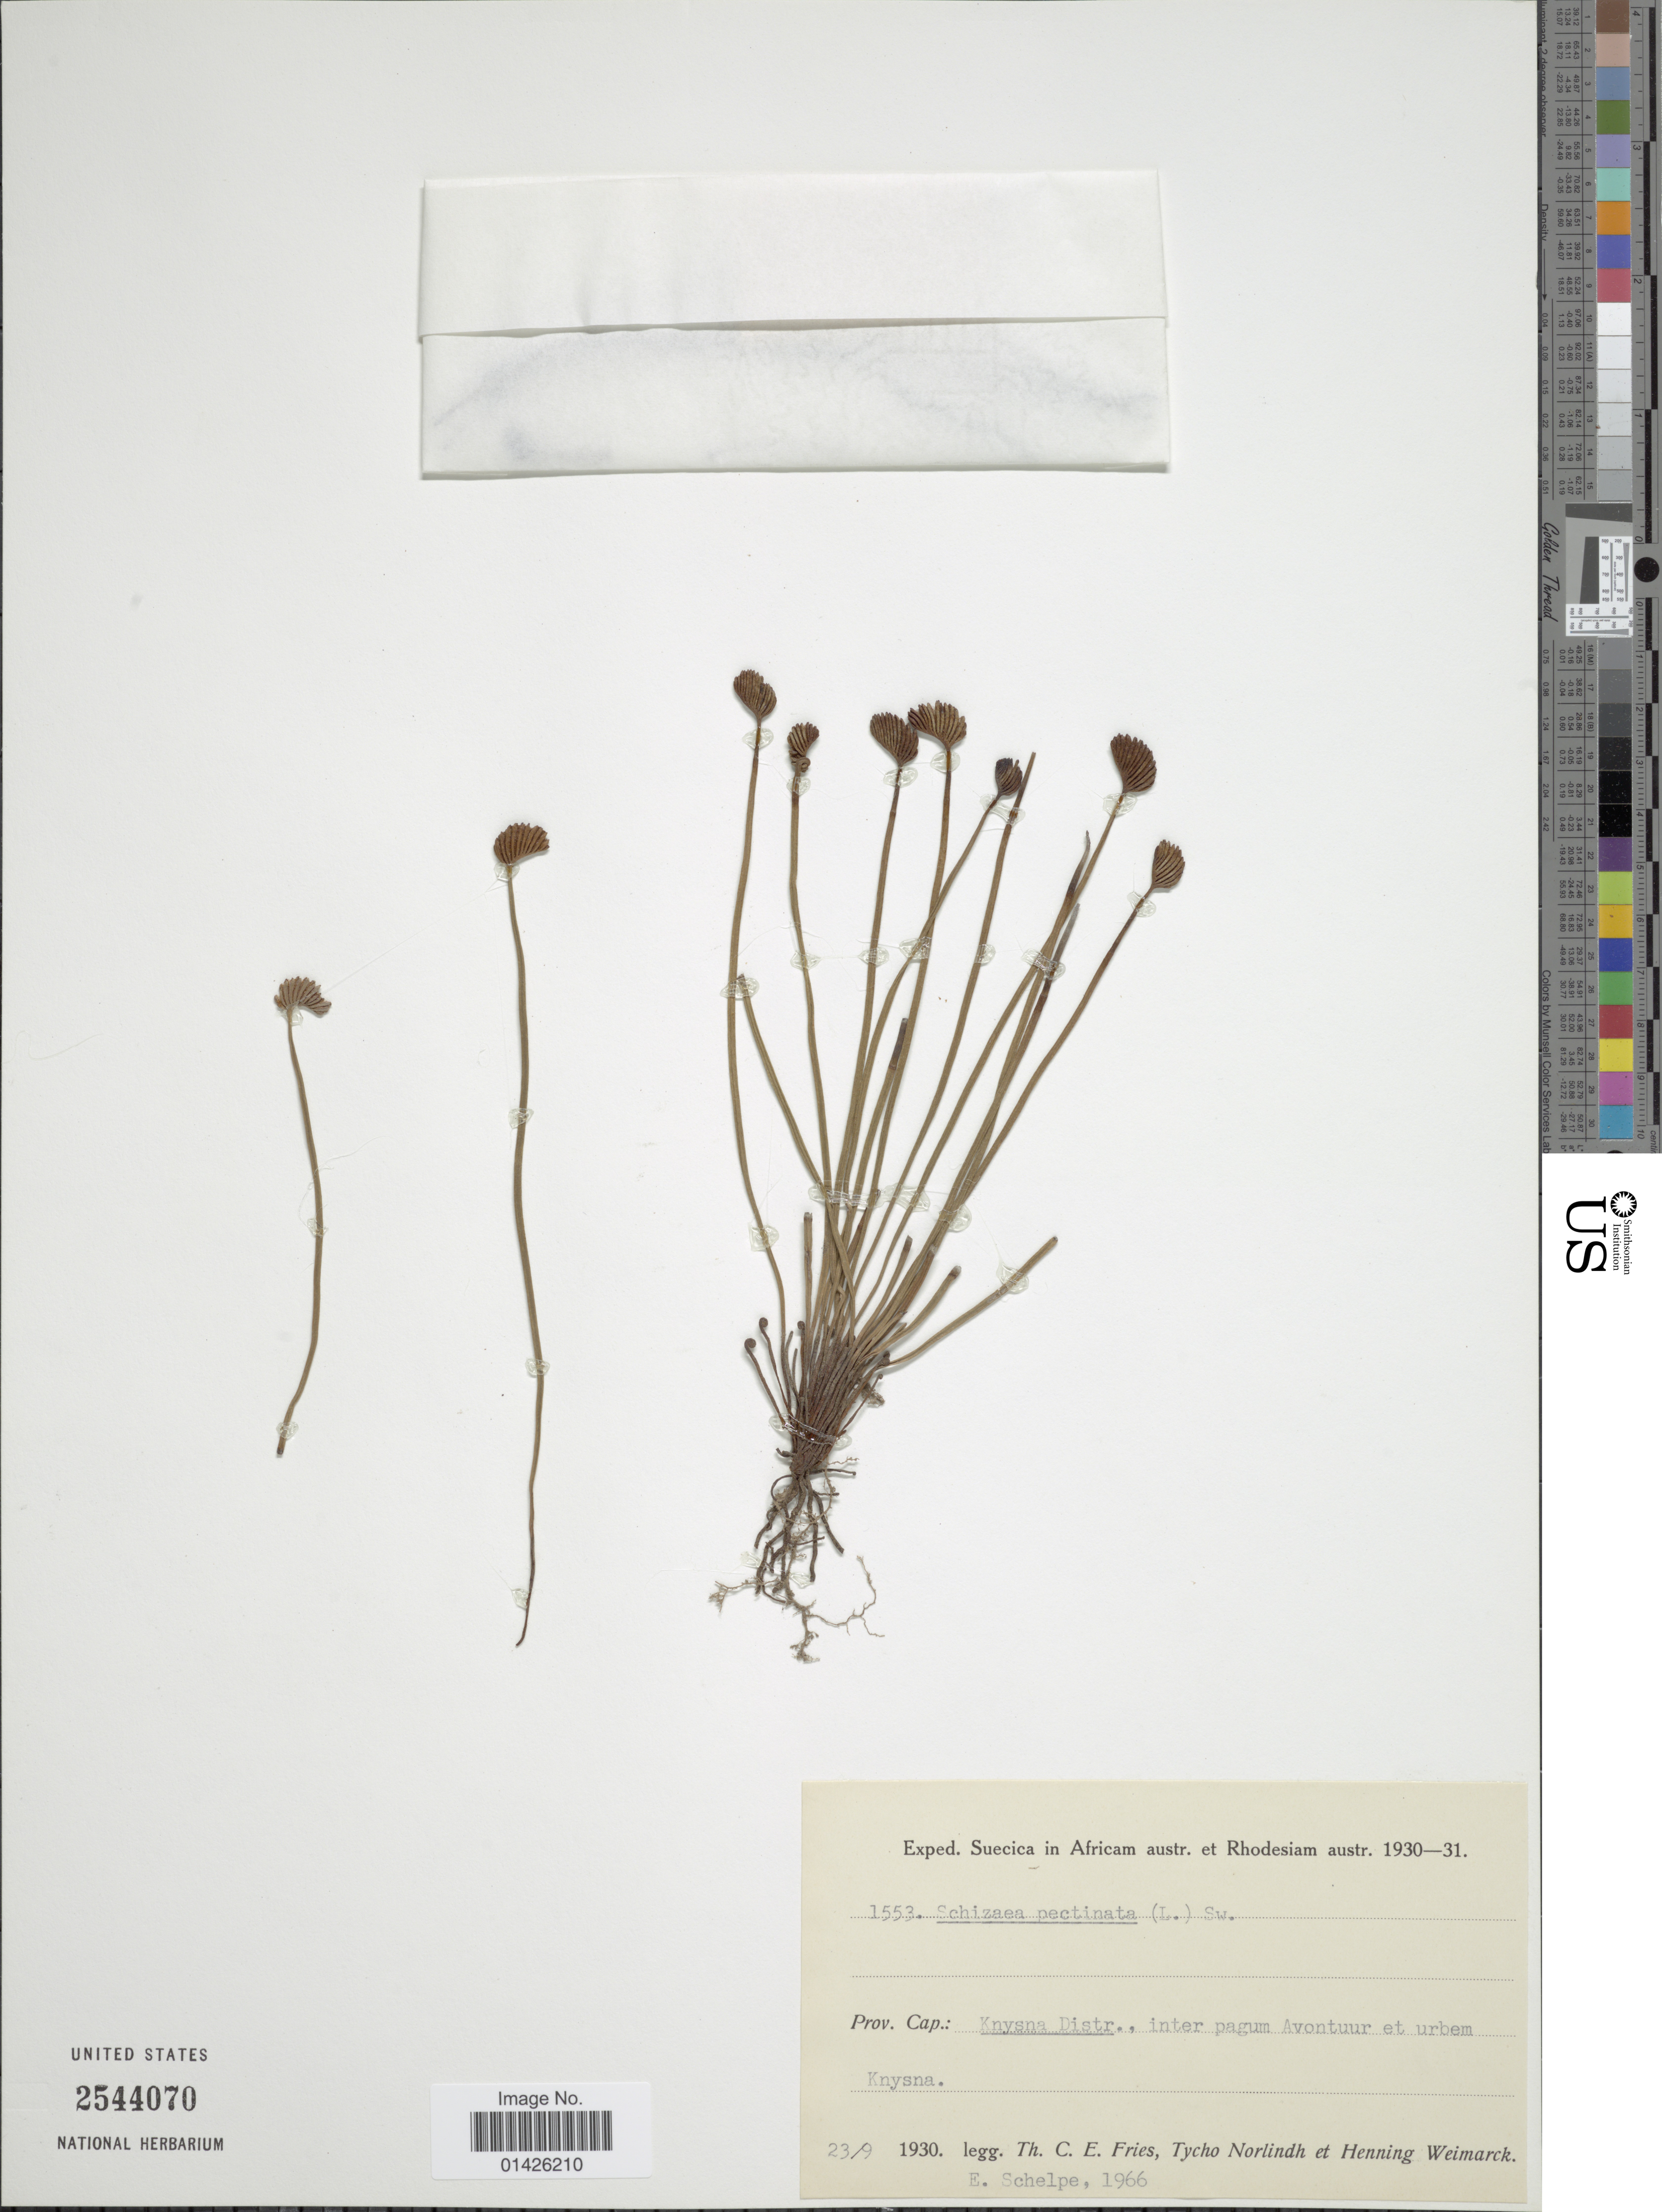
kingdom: Plantae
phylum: Tracheophyta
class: Polypodiopsida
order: Schizaeales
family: Schizaeaceae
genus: Schizaea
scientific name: Schizaea pectinata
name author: (L.) Sw.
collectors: T. C. E. Fries, N. T. Norlindh & H. Weimarck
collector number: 1553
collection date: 1930-09-23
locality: Prov. Cap: Knysna Distr., inter pagum Avontuur et urbem Knysna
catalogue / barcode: US 2544070